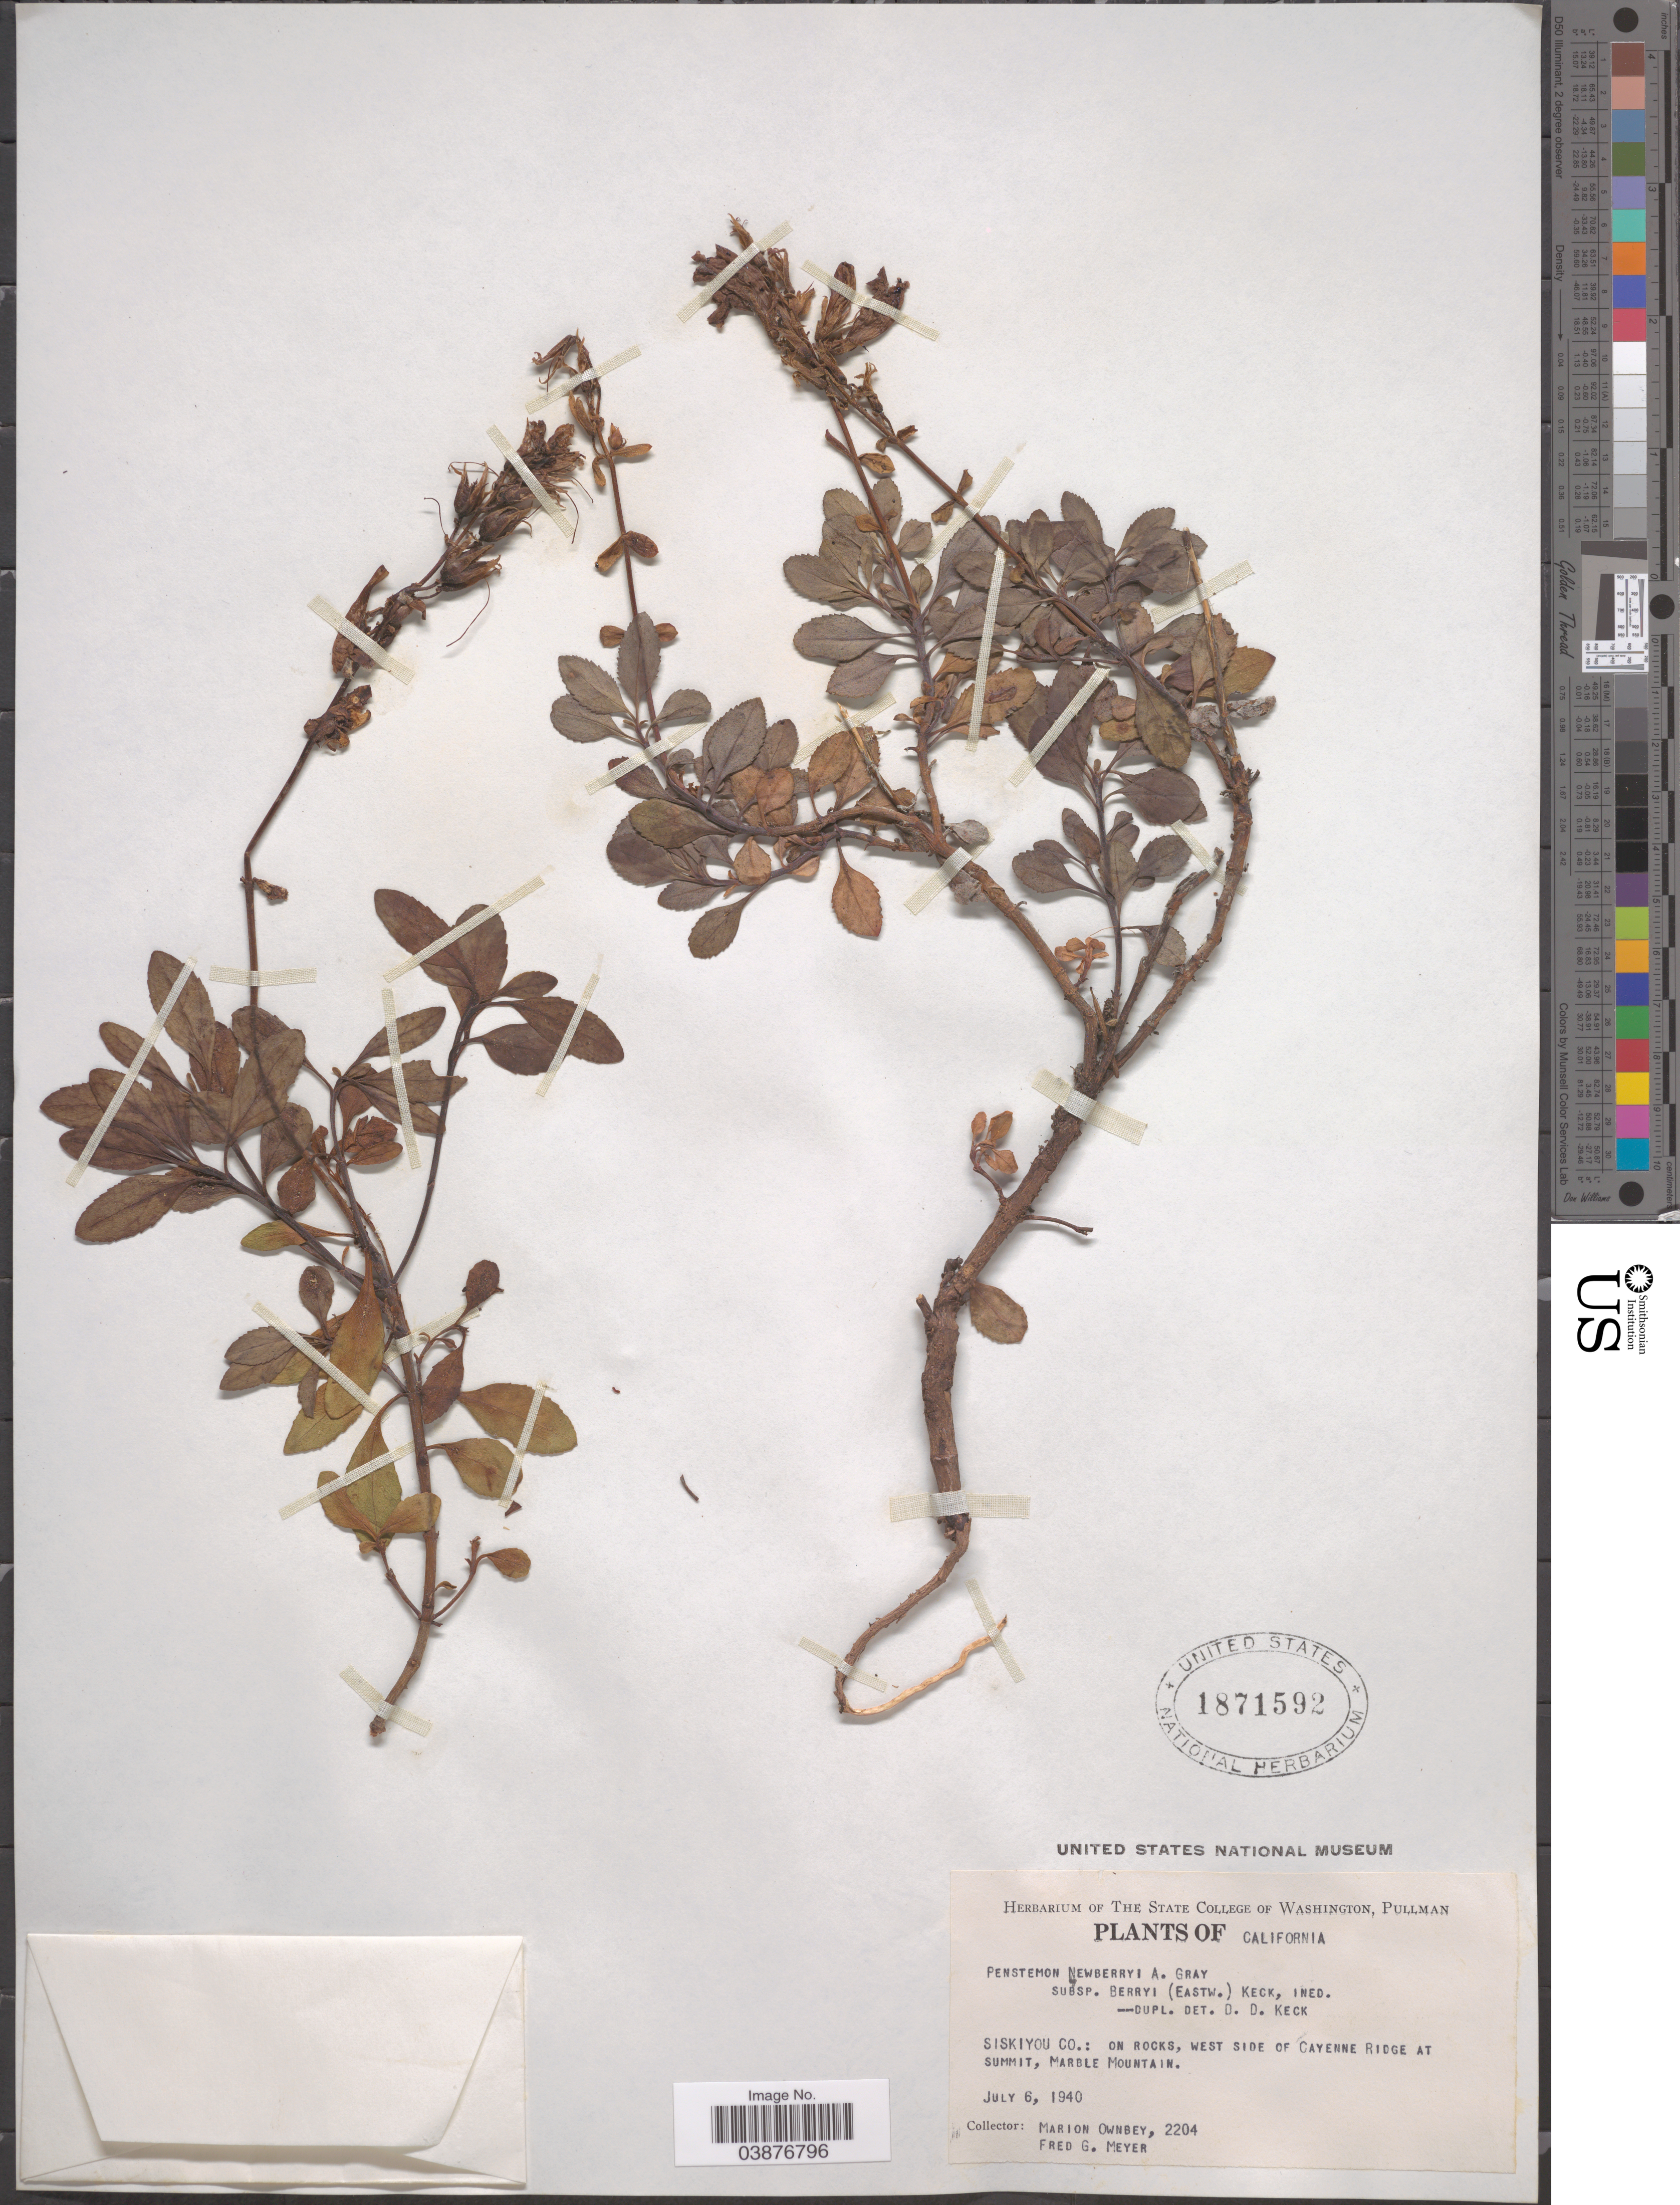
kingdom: Plantae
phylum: Tracheophyta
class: Magnoliopsida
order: Lamiales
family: Plantaginaceae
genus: Penstemon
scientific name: Penstemon newberryi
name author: A. Gray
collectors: M. Ownbey & F. Meyer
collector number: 2204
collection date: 1940-07-06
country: United States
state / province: California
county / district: Siskiyou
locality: Siskiyou Co.: west side of Cayenne Ridge at Summit, Marble Mountain.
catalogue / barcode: US 1871592